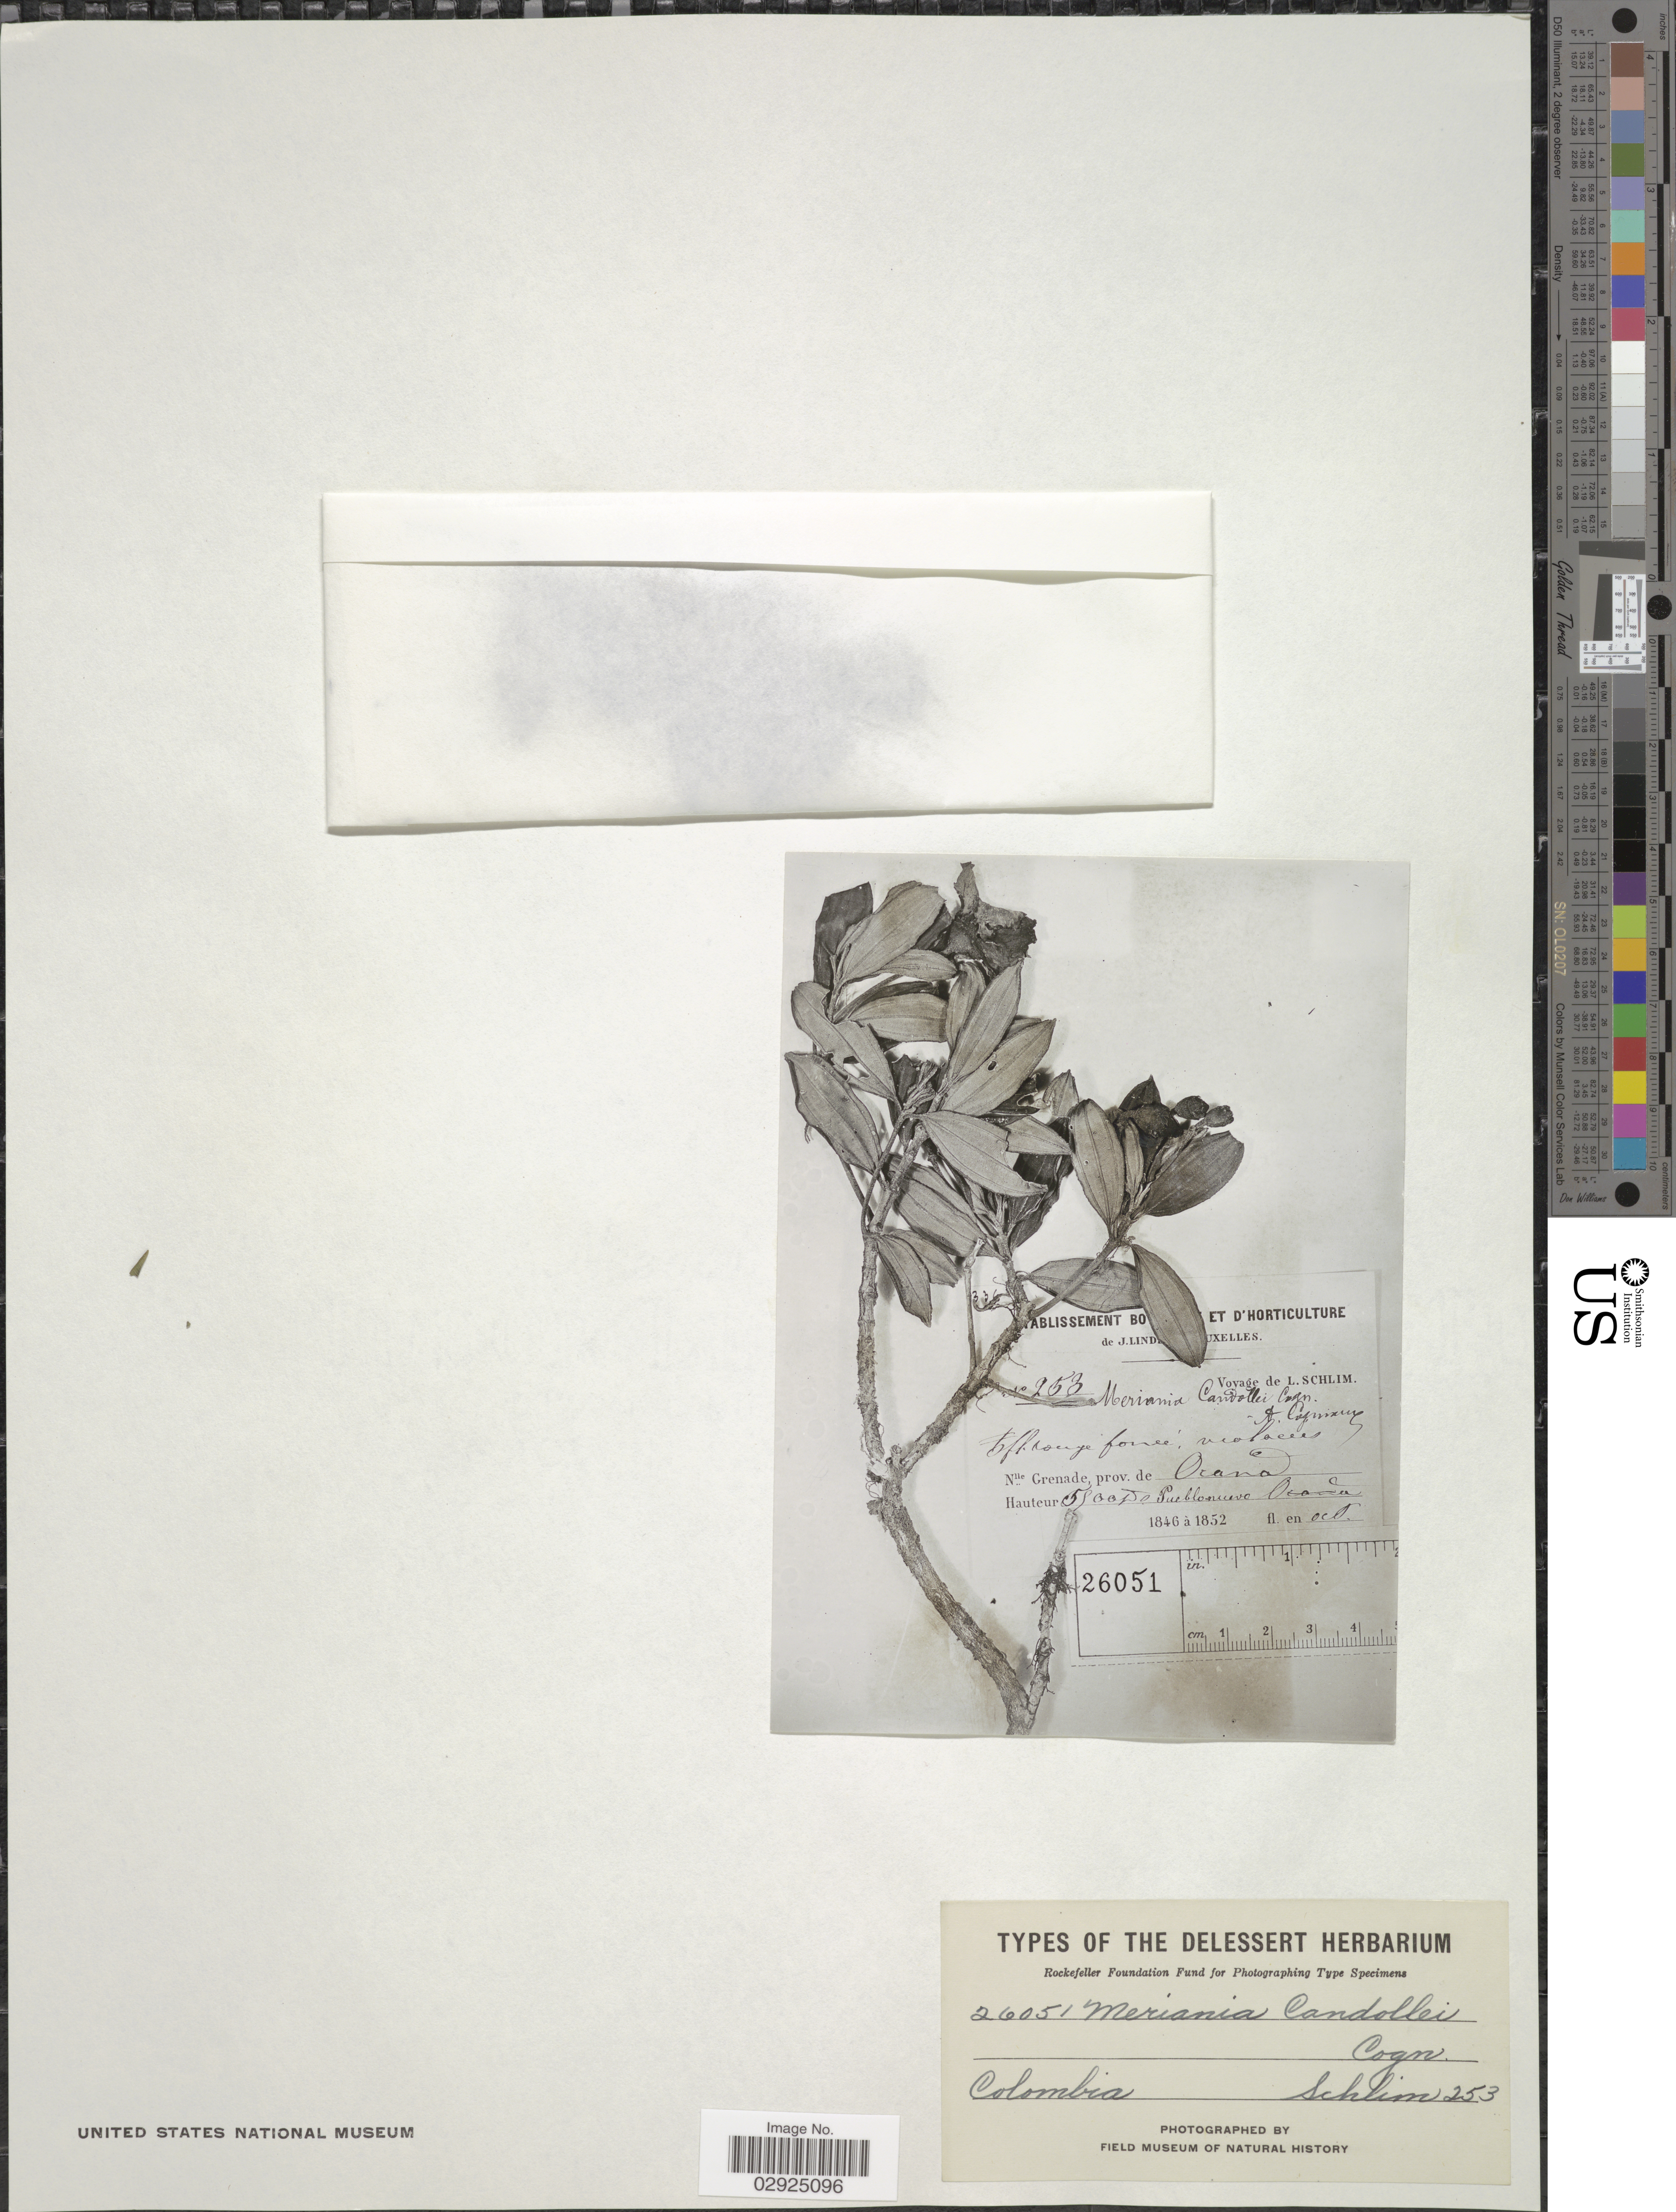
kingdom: Plantae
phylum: Tracheophyta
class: Magnoliopsida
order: Myrtales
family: Melastomataceae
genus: Meriania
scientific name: Meriania candollei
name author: Cogn.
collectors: L. Schlim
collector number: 26051/253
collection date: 1846/1852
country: Colombia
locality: Nlle Grenade, prov. de Ocana.